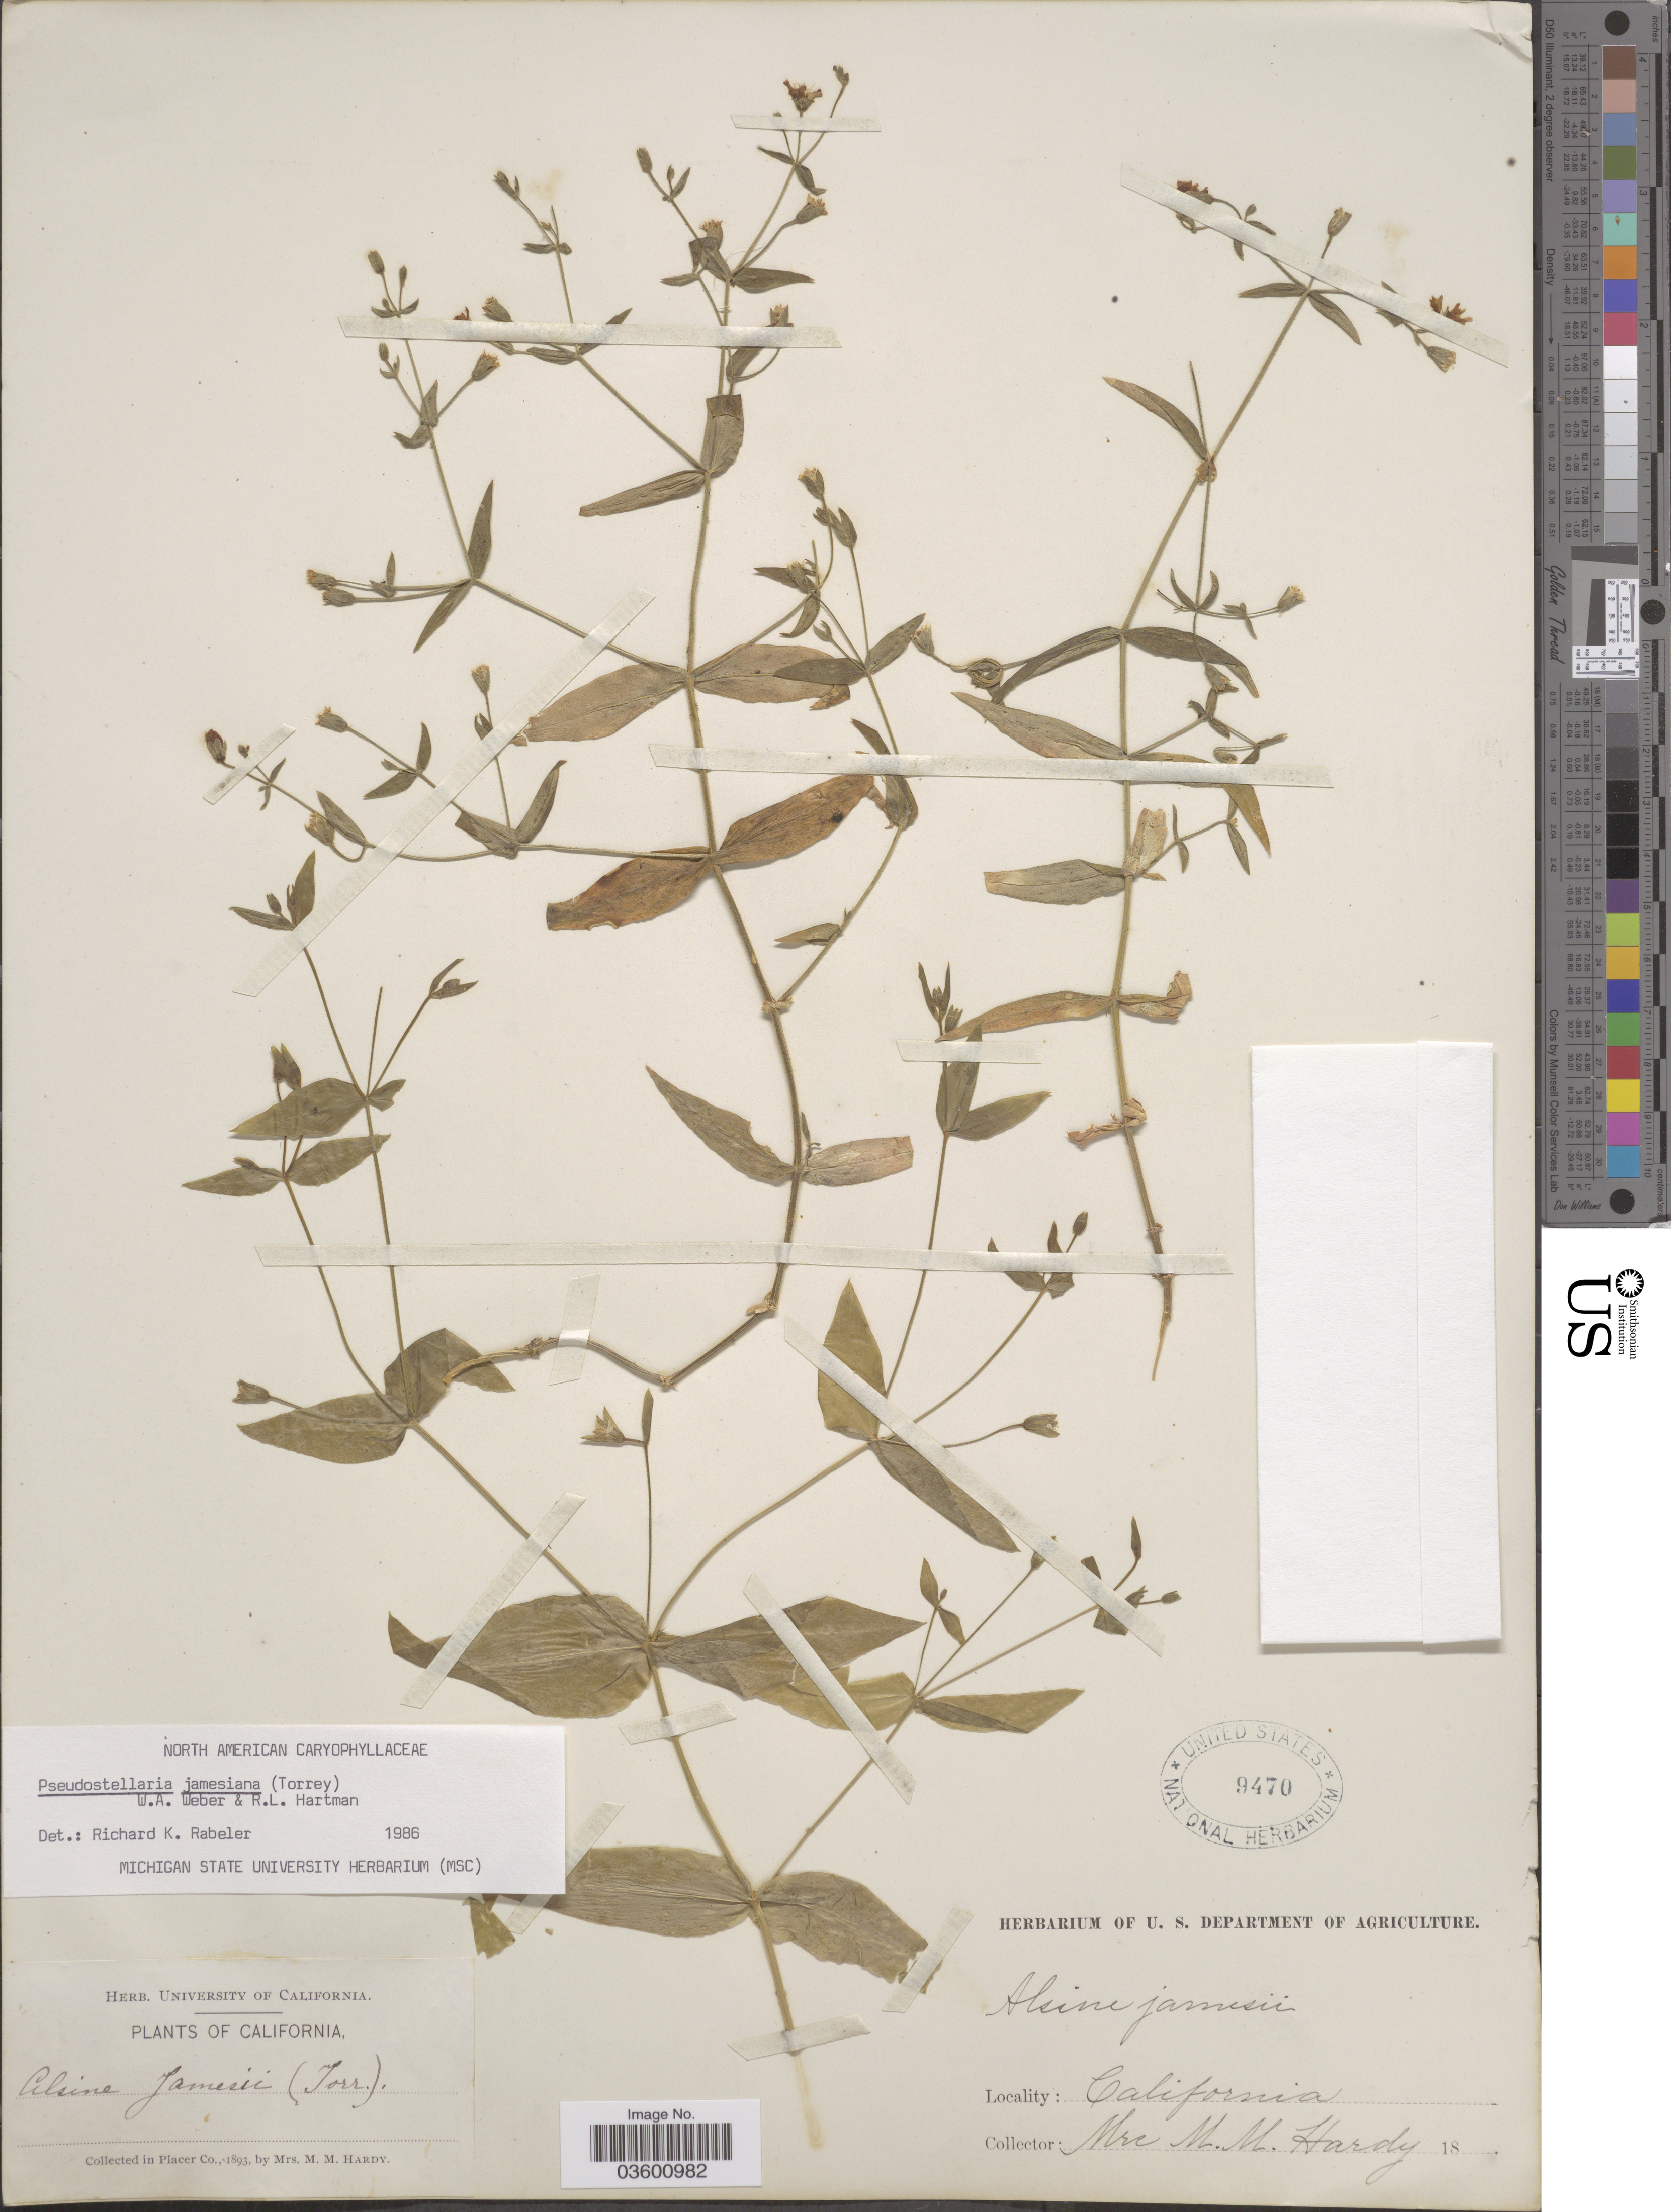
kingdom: Plantae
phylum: Tracheophyta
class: Magnoliopsida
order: Caryophyllales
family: Caryophyllaceae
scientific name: Torreyostellaria jamesiana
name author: (Torr.) Gang Yao et al.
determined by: Strong, M. T., (US), Smithsonian Institution - National Museum of Natural History (UNITED STATES)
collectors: Mrs. M. M. Hardy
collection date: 1893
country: United States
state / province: California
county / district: Placer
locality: In Placer Co.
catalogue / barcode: US 9470